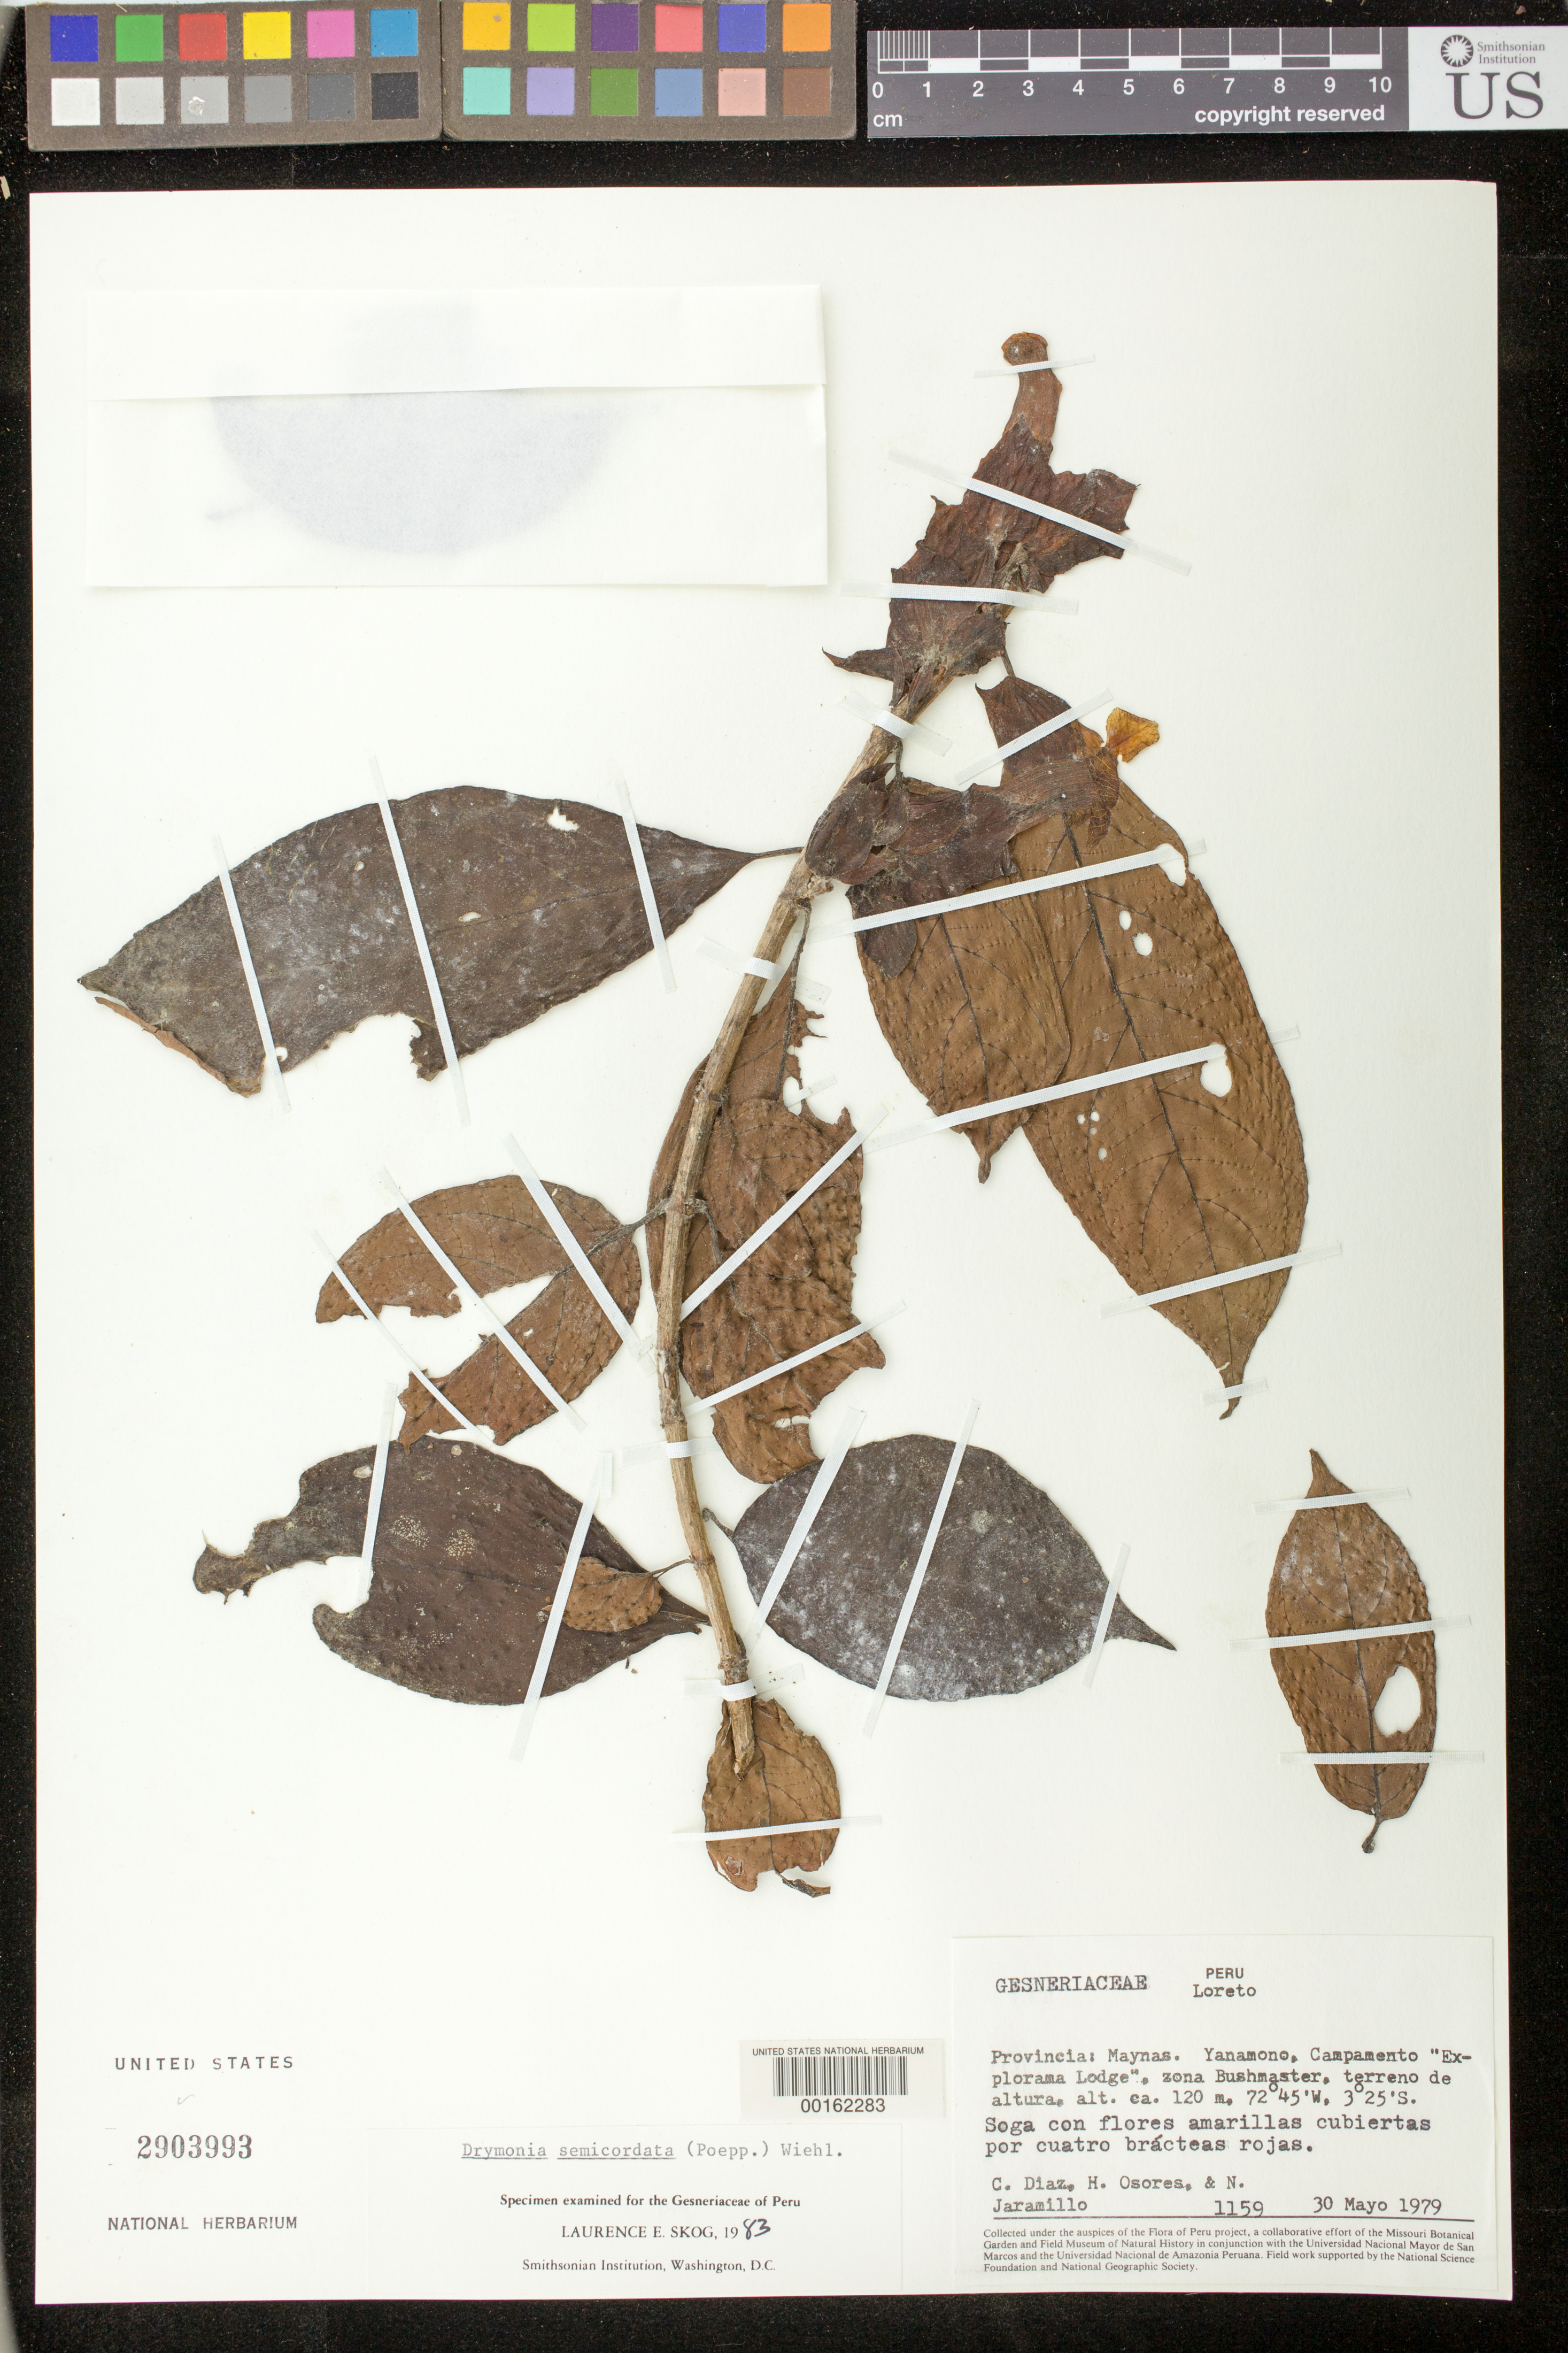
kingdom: Plantae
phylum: Tracheophyta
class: Magnoliopsida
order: Lamiales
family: Gesneriaceae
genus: Drymonia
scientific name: Drymonia semicordata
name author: (Poepp.) Wiehler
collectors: C. Díaz S., H. Osores & N. Jaramillo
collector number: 1159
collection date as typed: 30 May 1979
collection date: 1979-05-30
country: Peru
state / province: Loreto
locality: Prov. Maynas; Yanamono, Campamento "Explorama Lodge", bushmaster zone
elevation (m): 120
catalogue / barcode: US 2903993